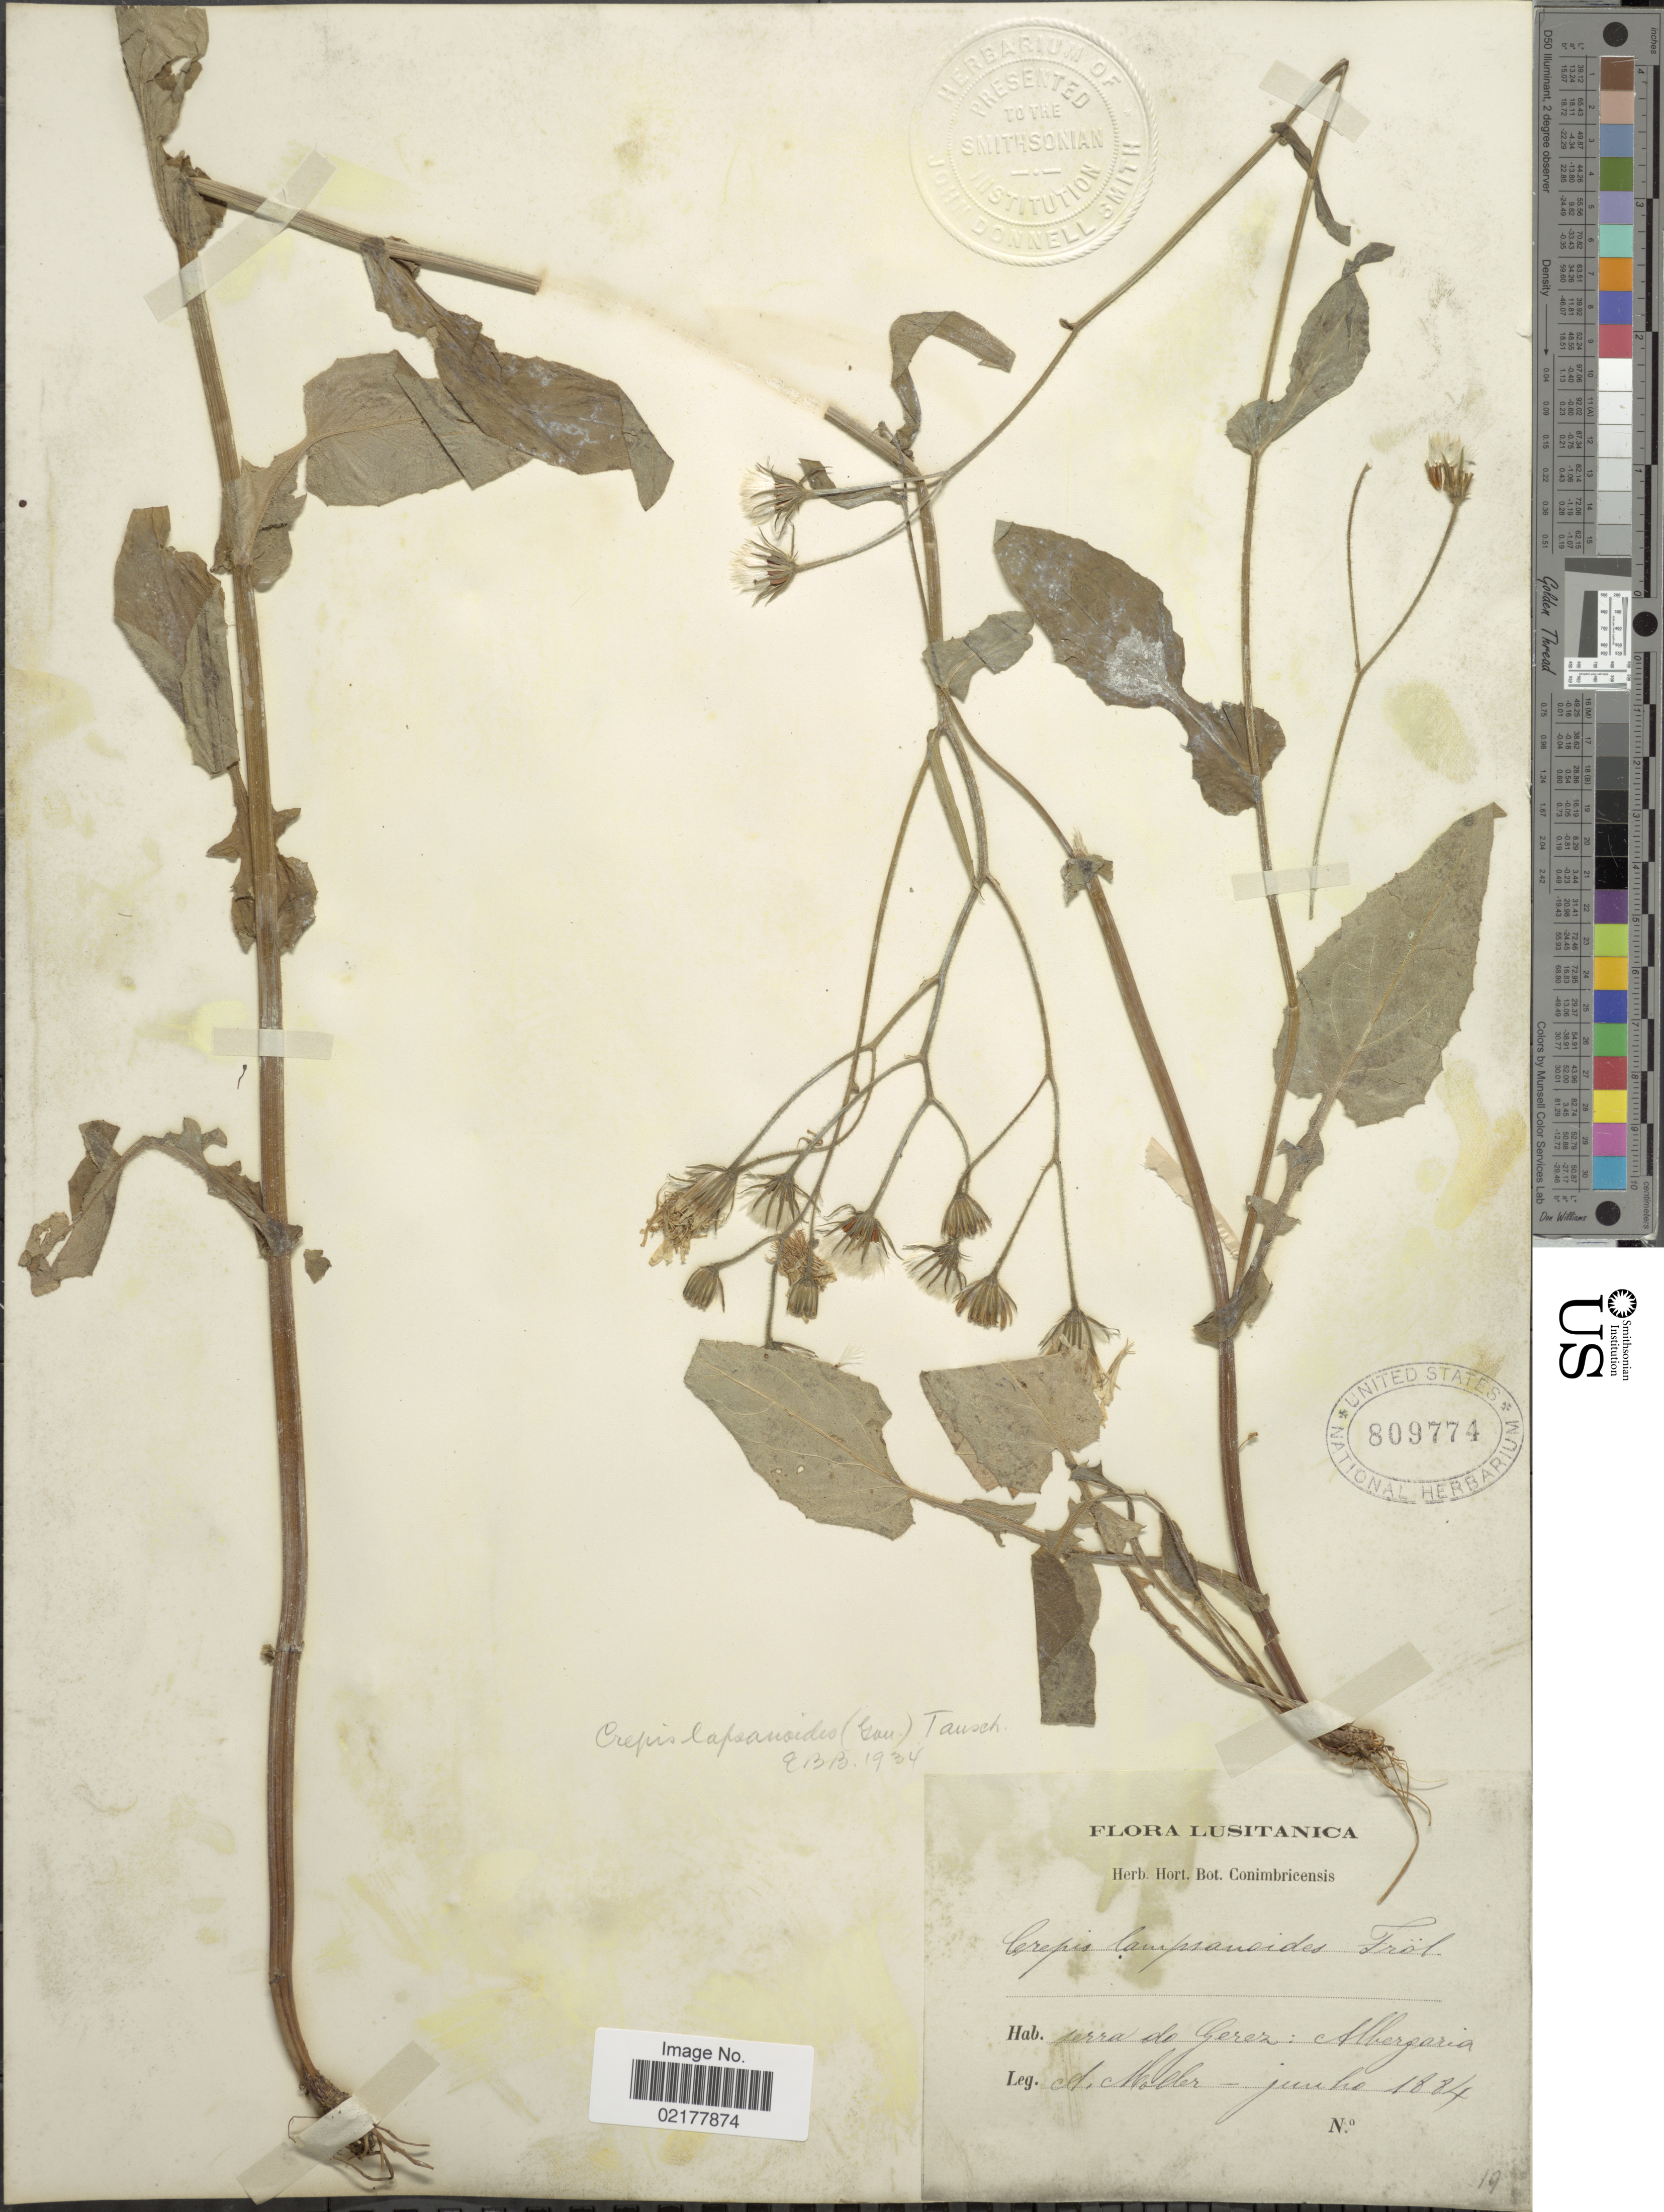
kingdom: Plantae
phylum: Tracheophyta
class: Magnoliopsida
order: Asterales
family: Asteraceae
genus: Crepis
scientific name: Crepis lampsanoides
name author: (Gouan) Tausch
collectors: A. Moller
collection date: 1884-06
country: Portugal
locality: Lusitanica. serra de Gerez: Albergaria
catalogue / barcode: US 809774